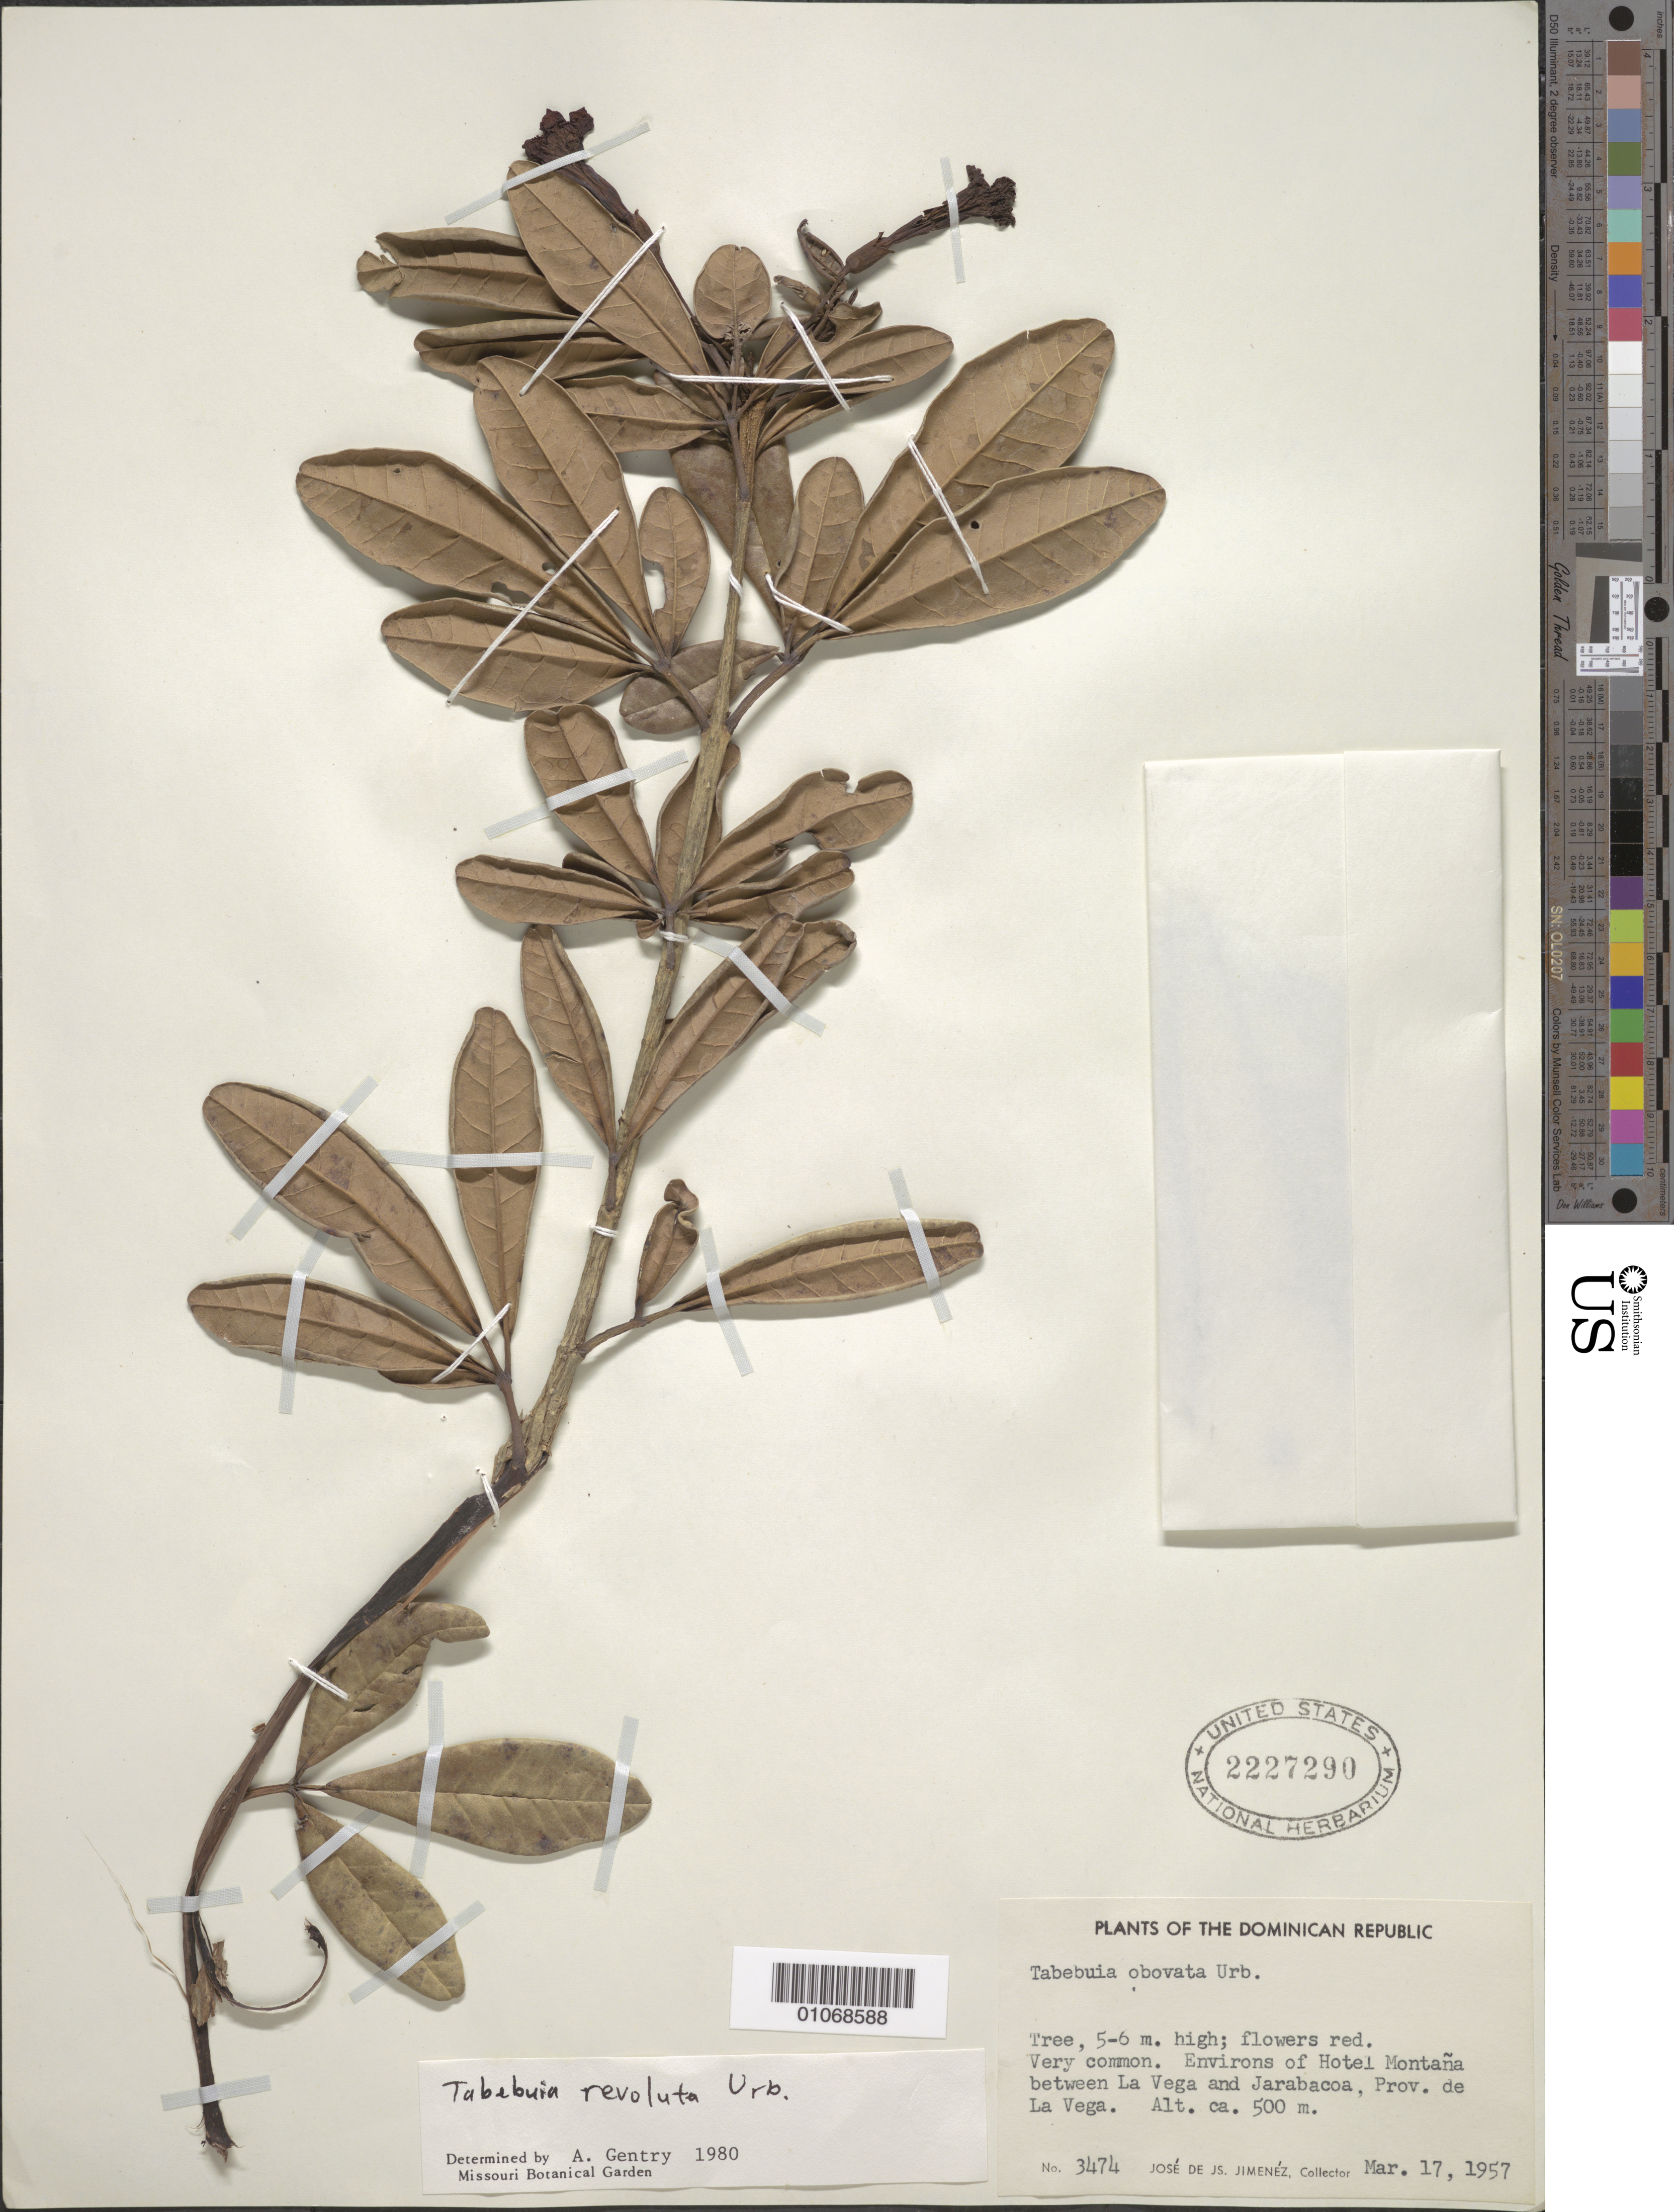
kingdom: Plantae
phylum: Tracheophyta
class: Magnoliopsida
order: Lamiales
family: Bignoniaceae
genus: Tabebuia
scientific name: Tabebuia revoluta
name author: (Urb.) Britton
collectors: J. J. Jiménez Almonte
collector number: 2474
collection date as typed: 17 Mar 1957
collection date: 1957-03-17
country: Dominican Republic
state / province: La Vega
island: Hispaniola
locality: Environs of Hotel Monana between La Vega and Jarabacoa.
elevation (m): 500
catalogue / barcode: US 2227290